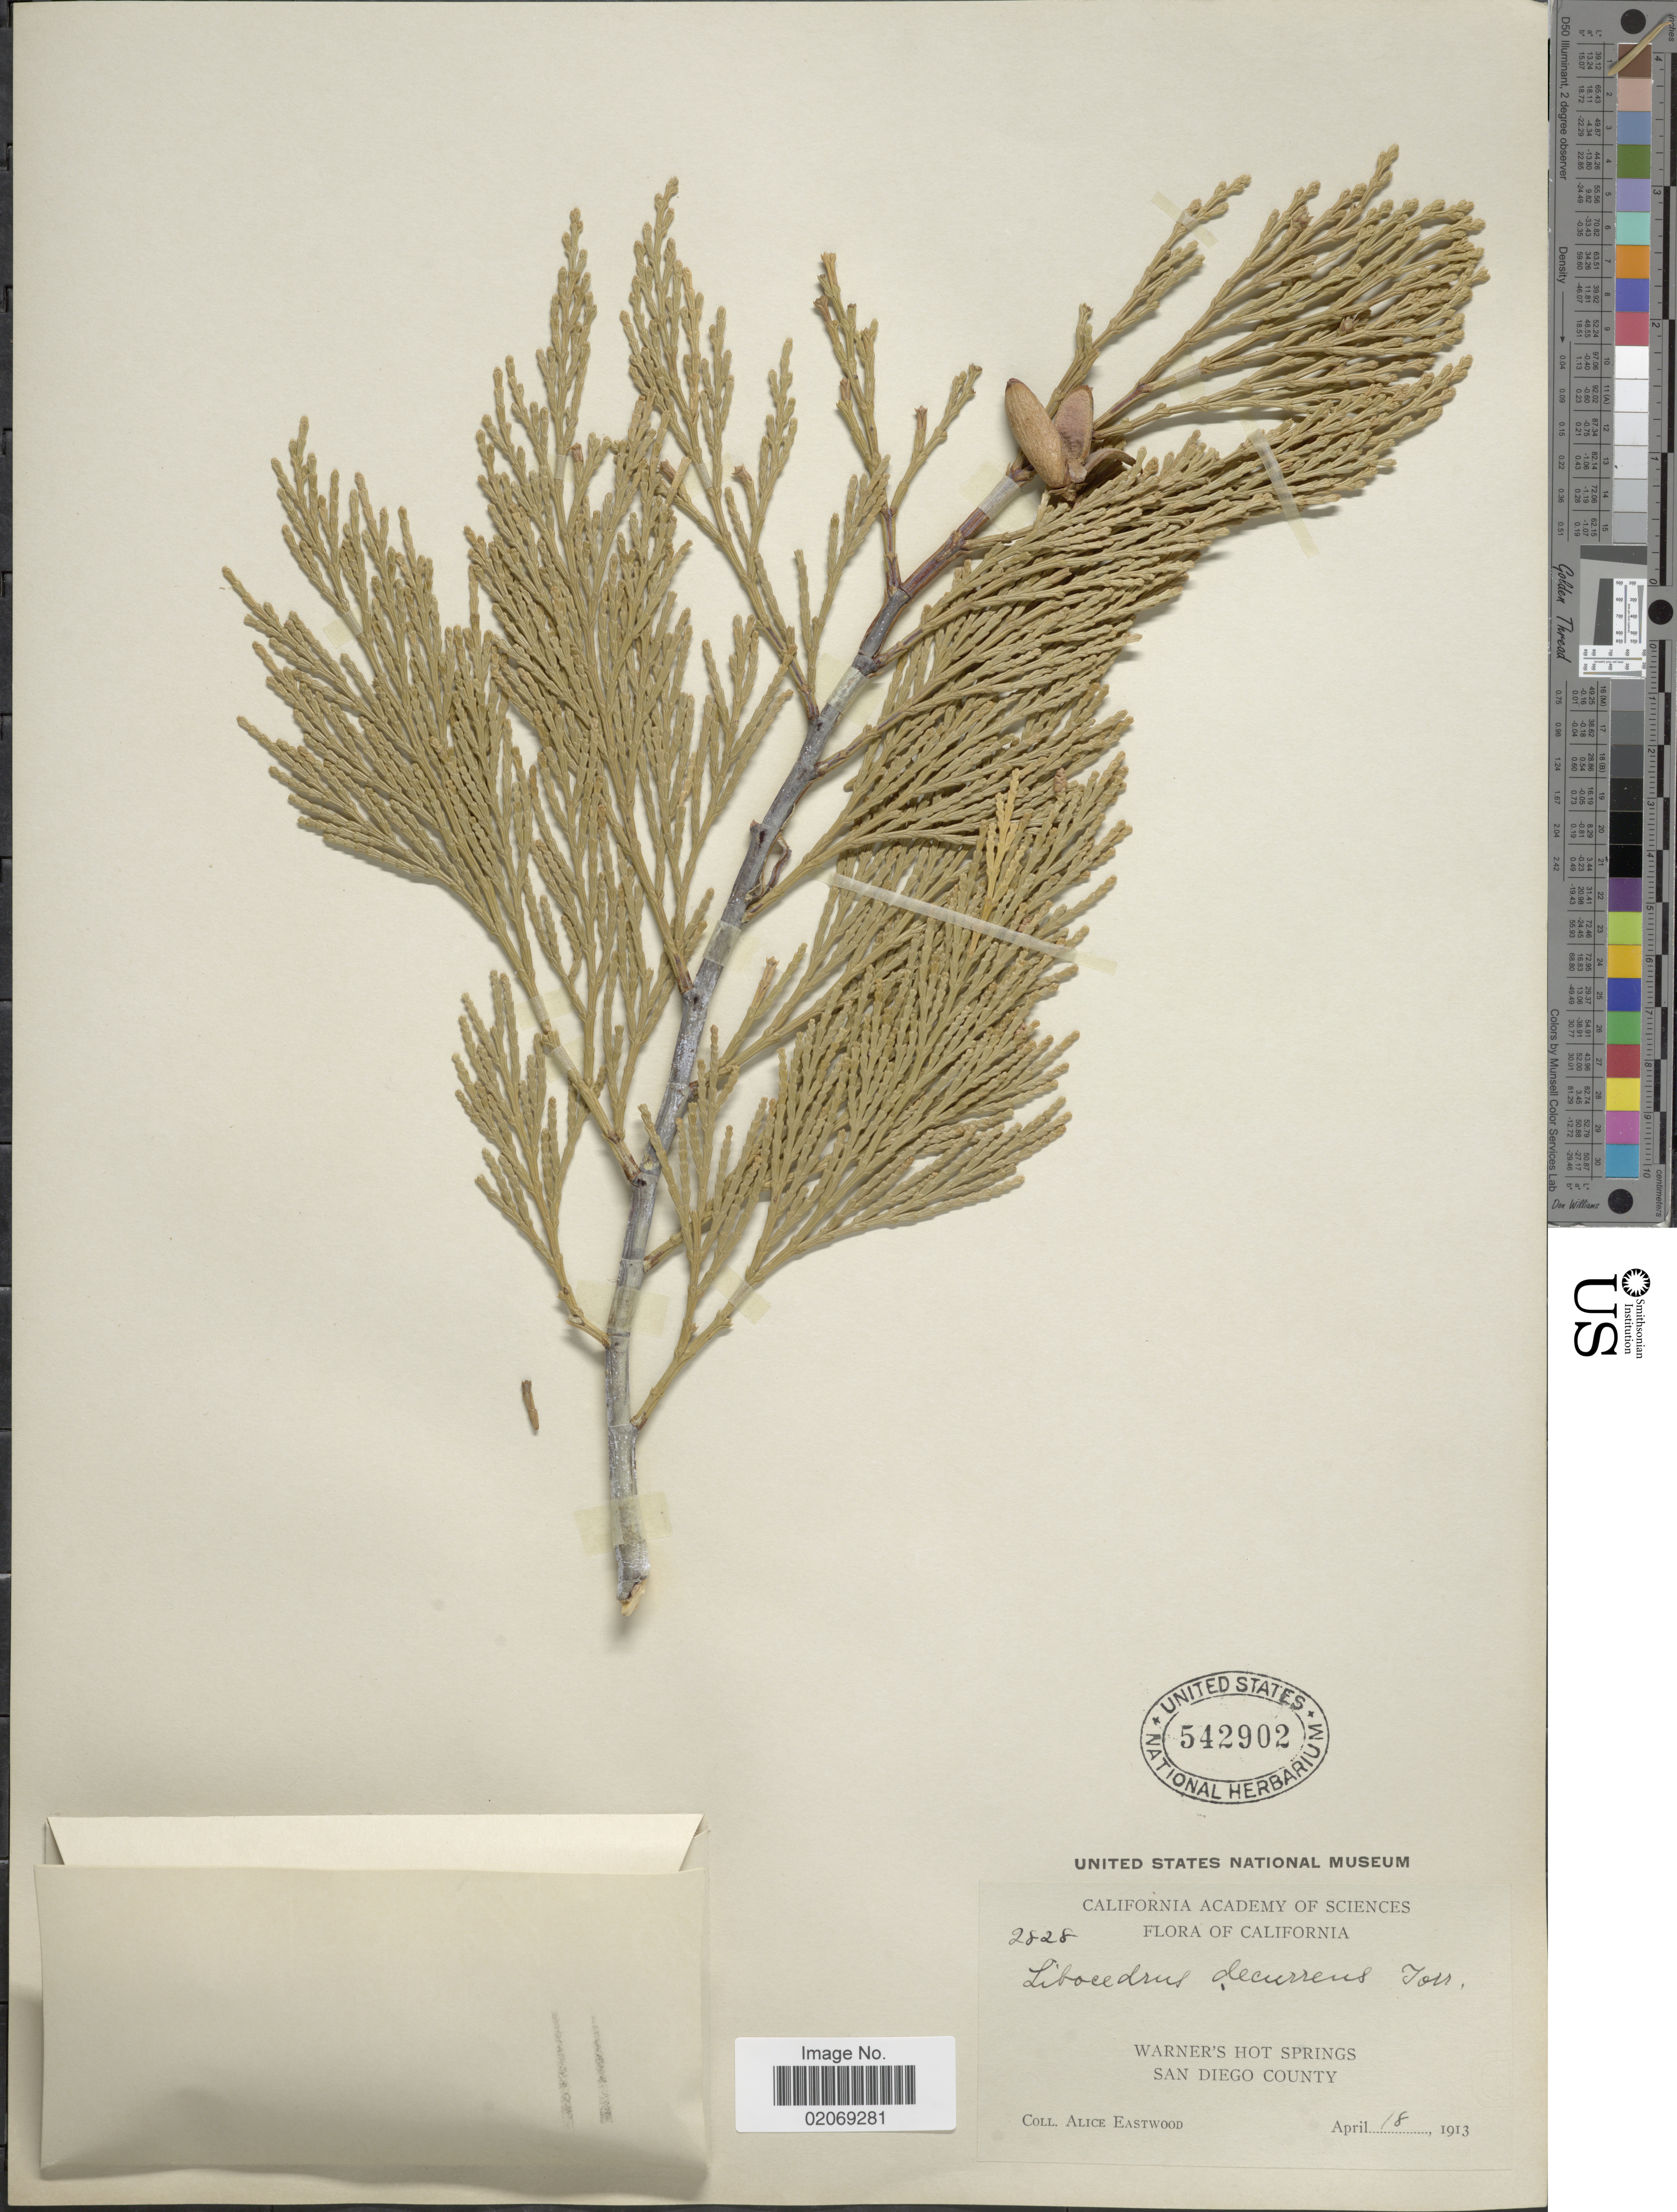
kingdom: Plantae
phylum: Tracheophyta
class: Pinopsida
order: Pinales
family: Cupressaceae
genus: Libocedrus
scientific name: Libocedrus decurrens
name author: Torr.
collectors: A. Eastwood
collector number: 2828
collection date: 1913-04-18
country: United States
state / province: California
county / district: San Diego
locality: Warner's Hot Springs, San Diego County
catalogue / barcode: US 542902